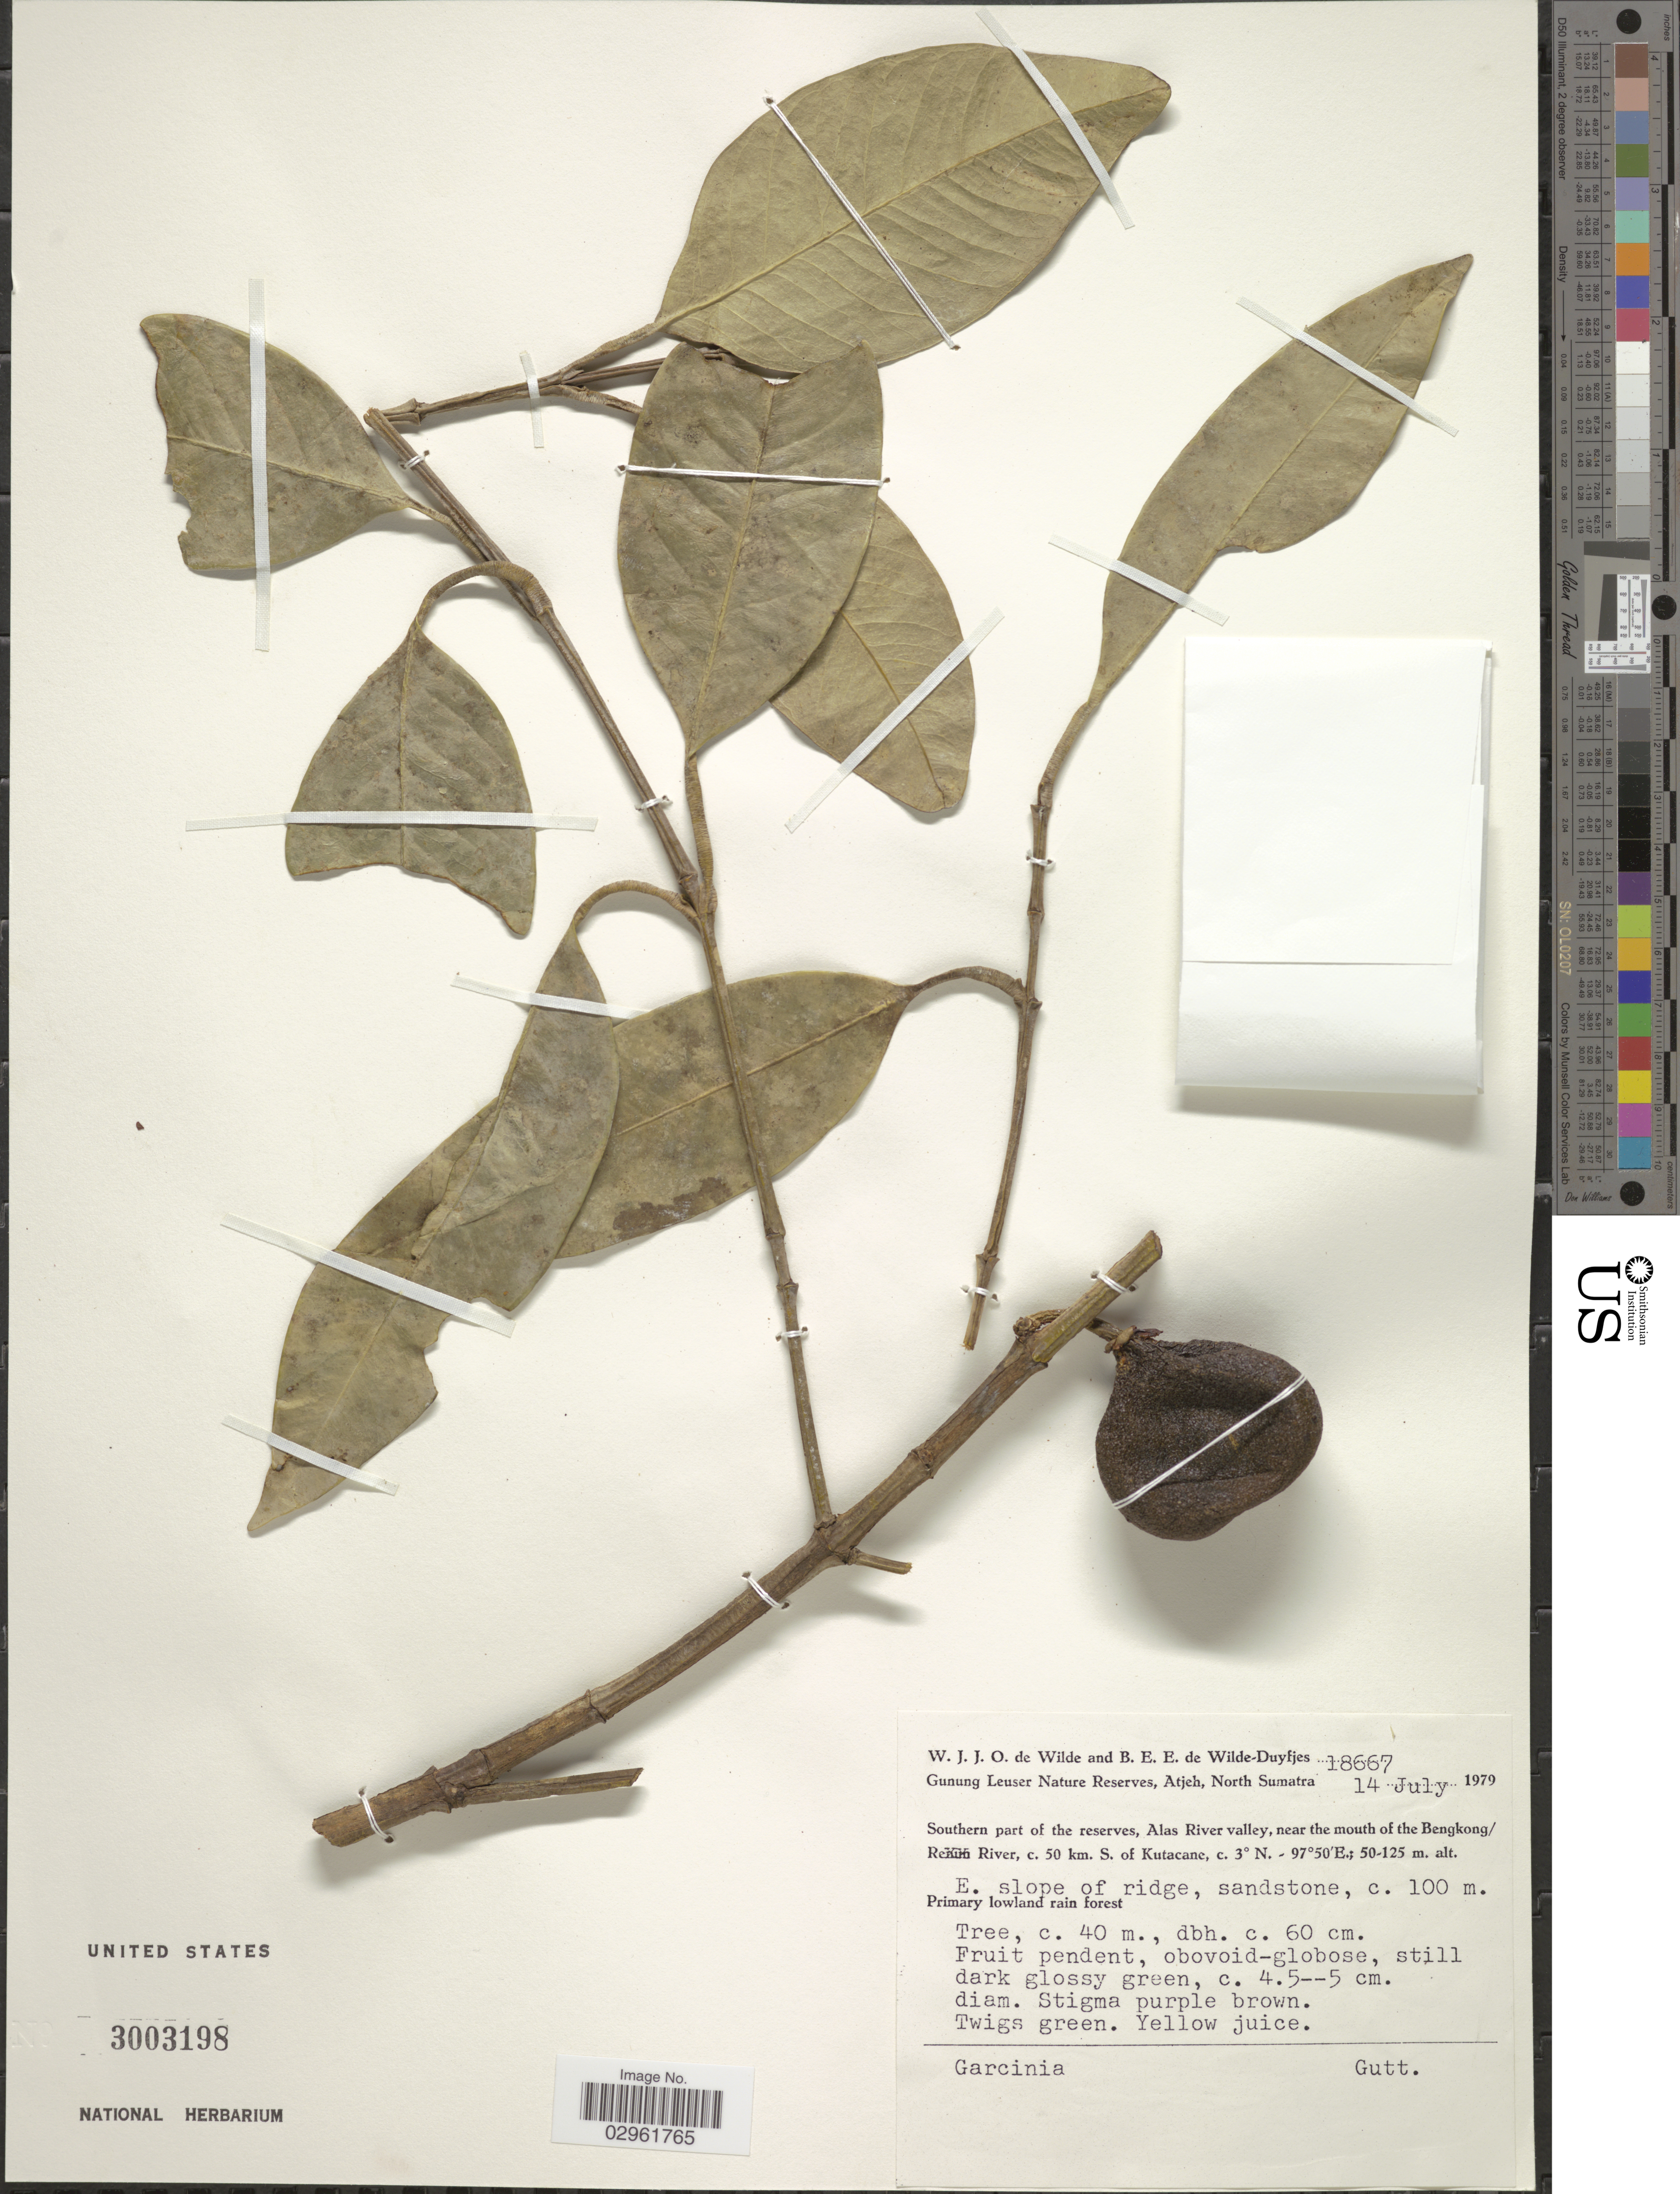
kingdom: Plantae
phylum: Tracheophyta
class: Magnoliopsida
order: Malpighiales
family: Clusiaceae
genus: Garcinia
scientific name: Garcinia sp.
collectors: W. J. de Wilde & B. E. de Wilde-Duyfjes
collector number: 18667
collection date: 1979-07-14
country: Indonesia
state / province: Sumatra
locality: Gunung Leuser Nature Reserves, Atjeh, North Sumatra. Southern part of the reserves, Alas River valley, near the mouth of the Bengkong/ River, c. 50 km. S. of Kutacane. E. slope of ridge.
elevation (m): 100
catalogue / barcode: US 3003198